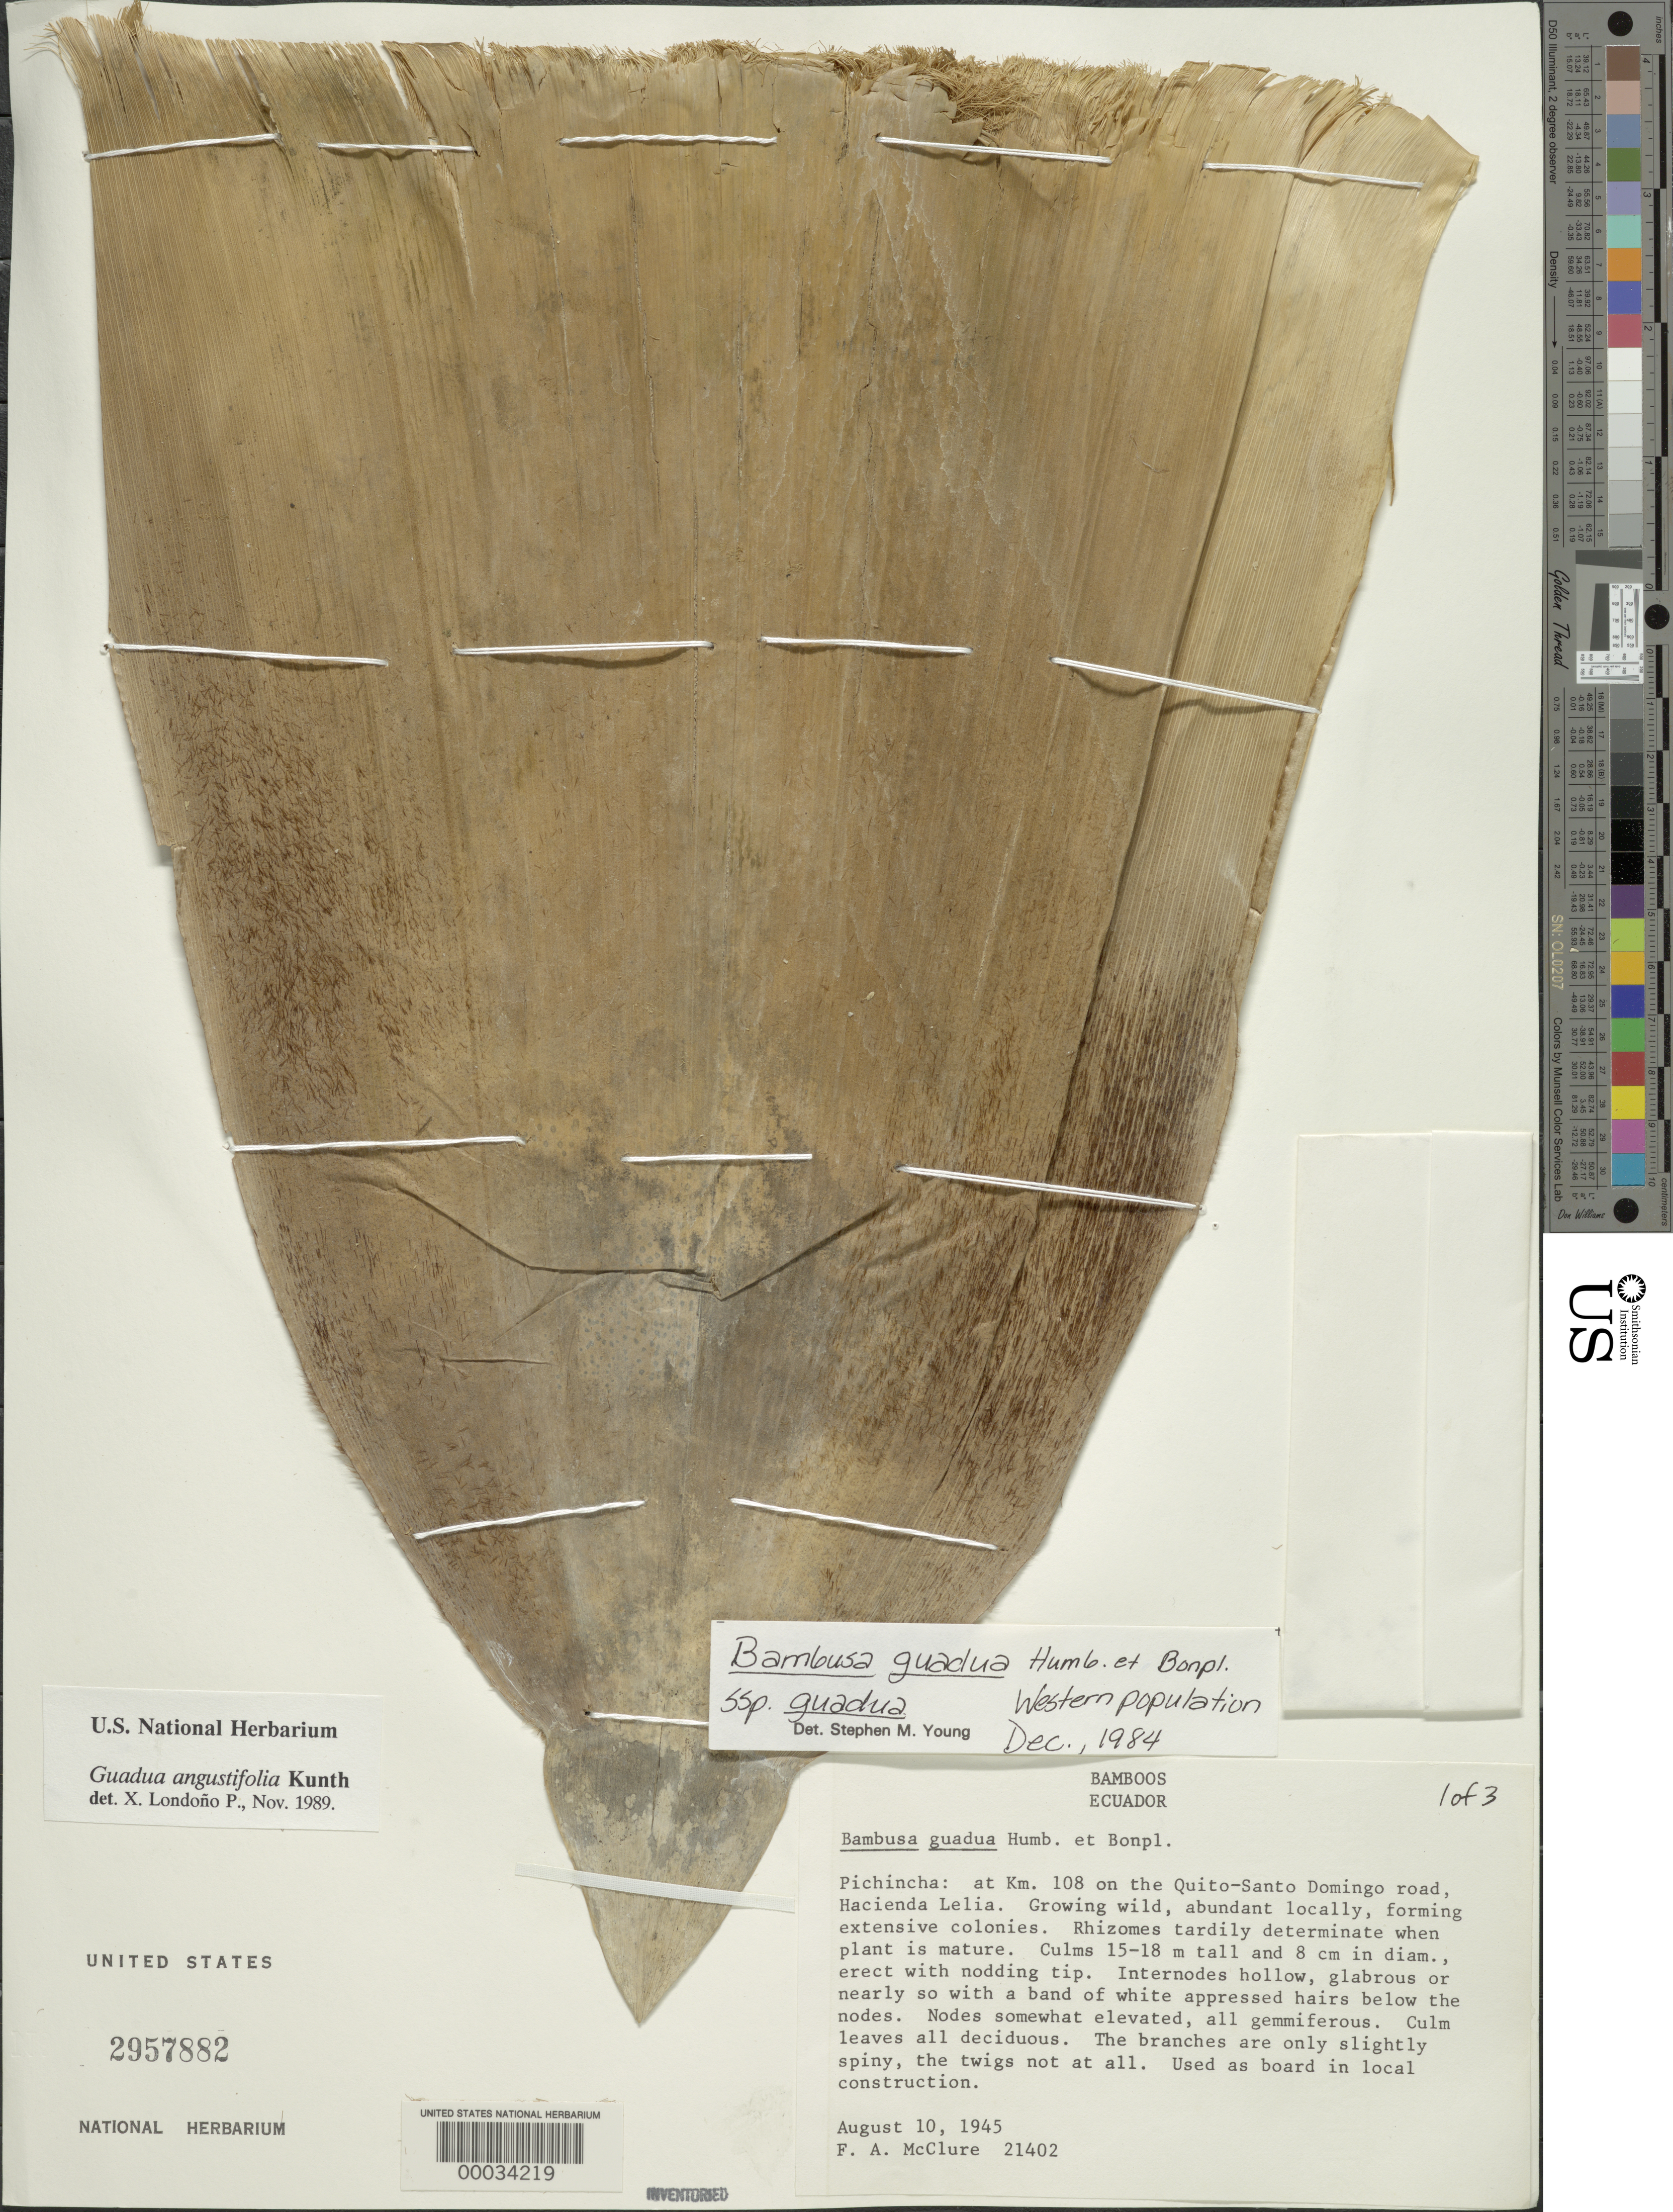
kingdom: Plantae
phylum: Tracheophyta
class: Liliopsida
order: Poales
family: Poaceae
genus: Guadua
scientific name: Guadua angustifolia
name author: Kunth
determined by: Londoño, X., (TULV), Jardin Botanico "Juan Maria Cespedes"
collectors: F. A. McClure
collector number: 21402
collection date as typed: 10 Aug 1945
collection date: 1945-08-10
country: Ecuador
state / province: Pichincha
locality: Km.108 quito-Santo Domingo road, Hacienda lelia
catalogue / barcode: US 2957882